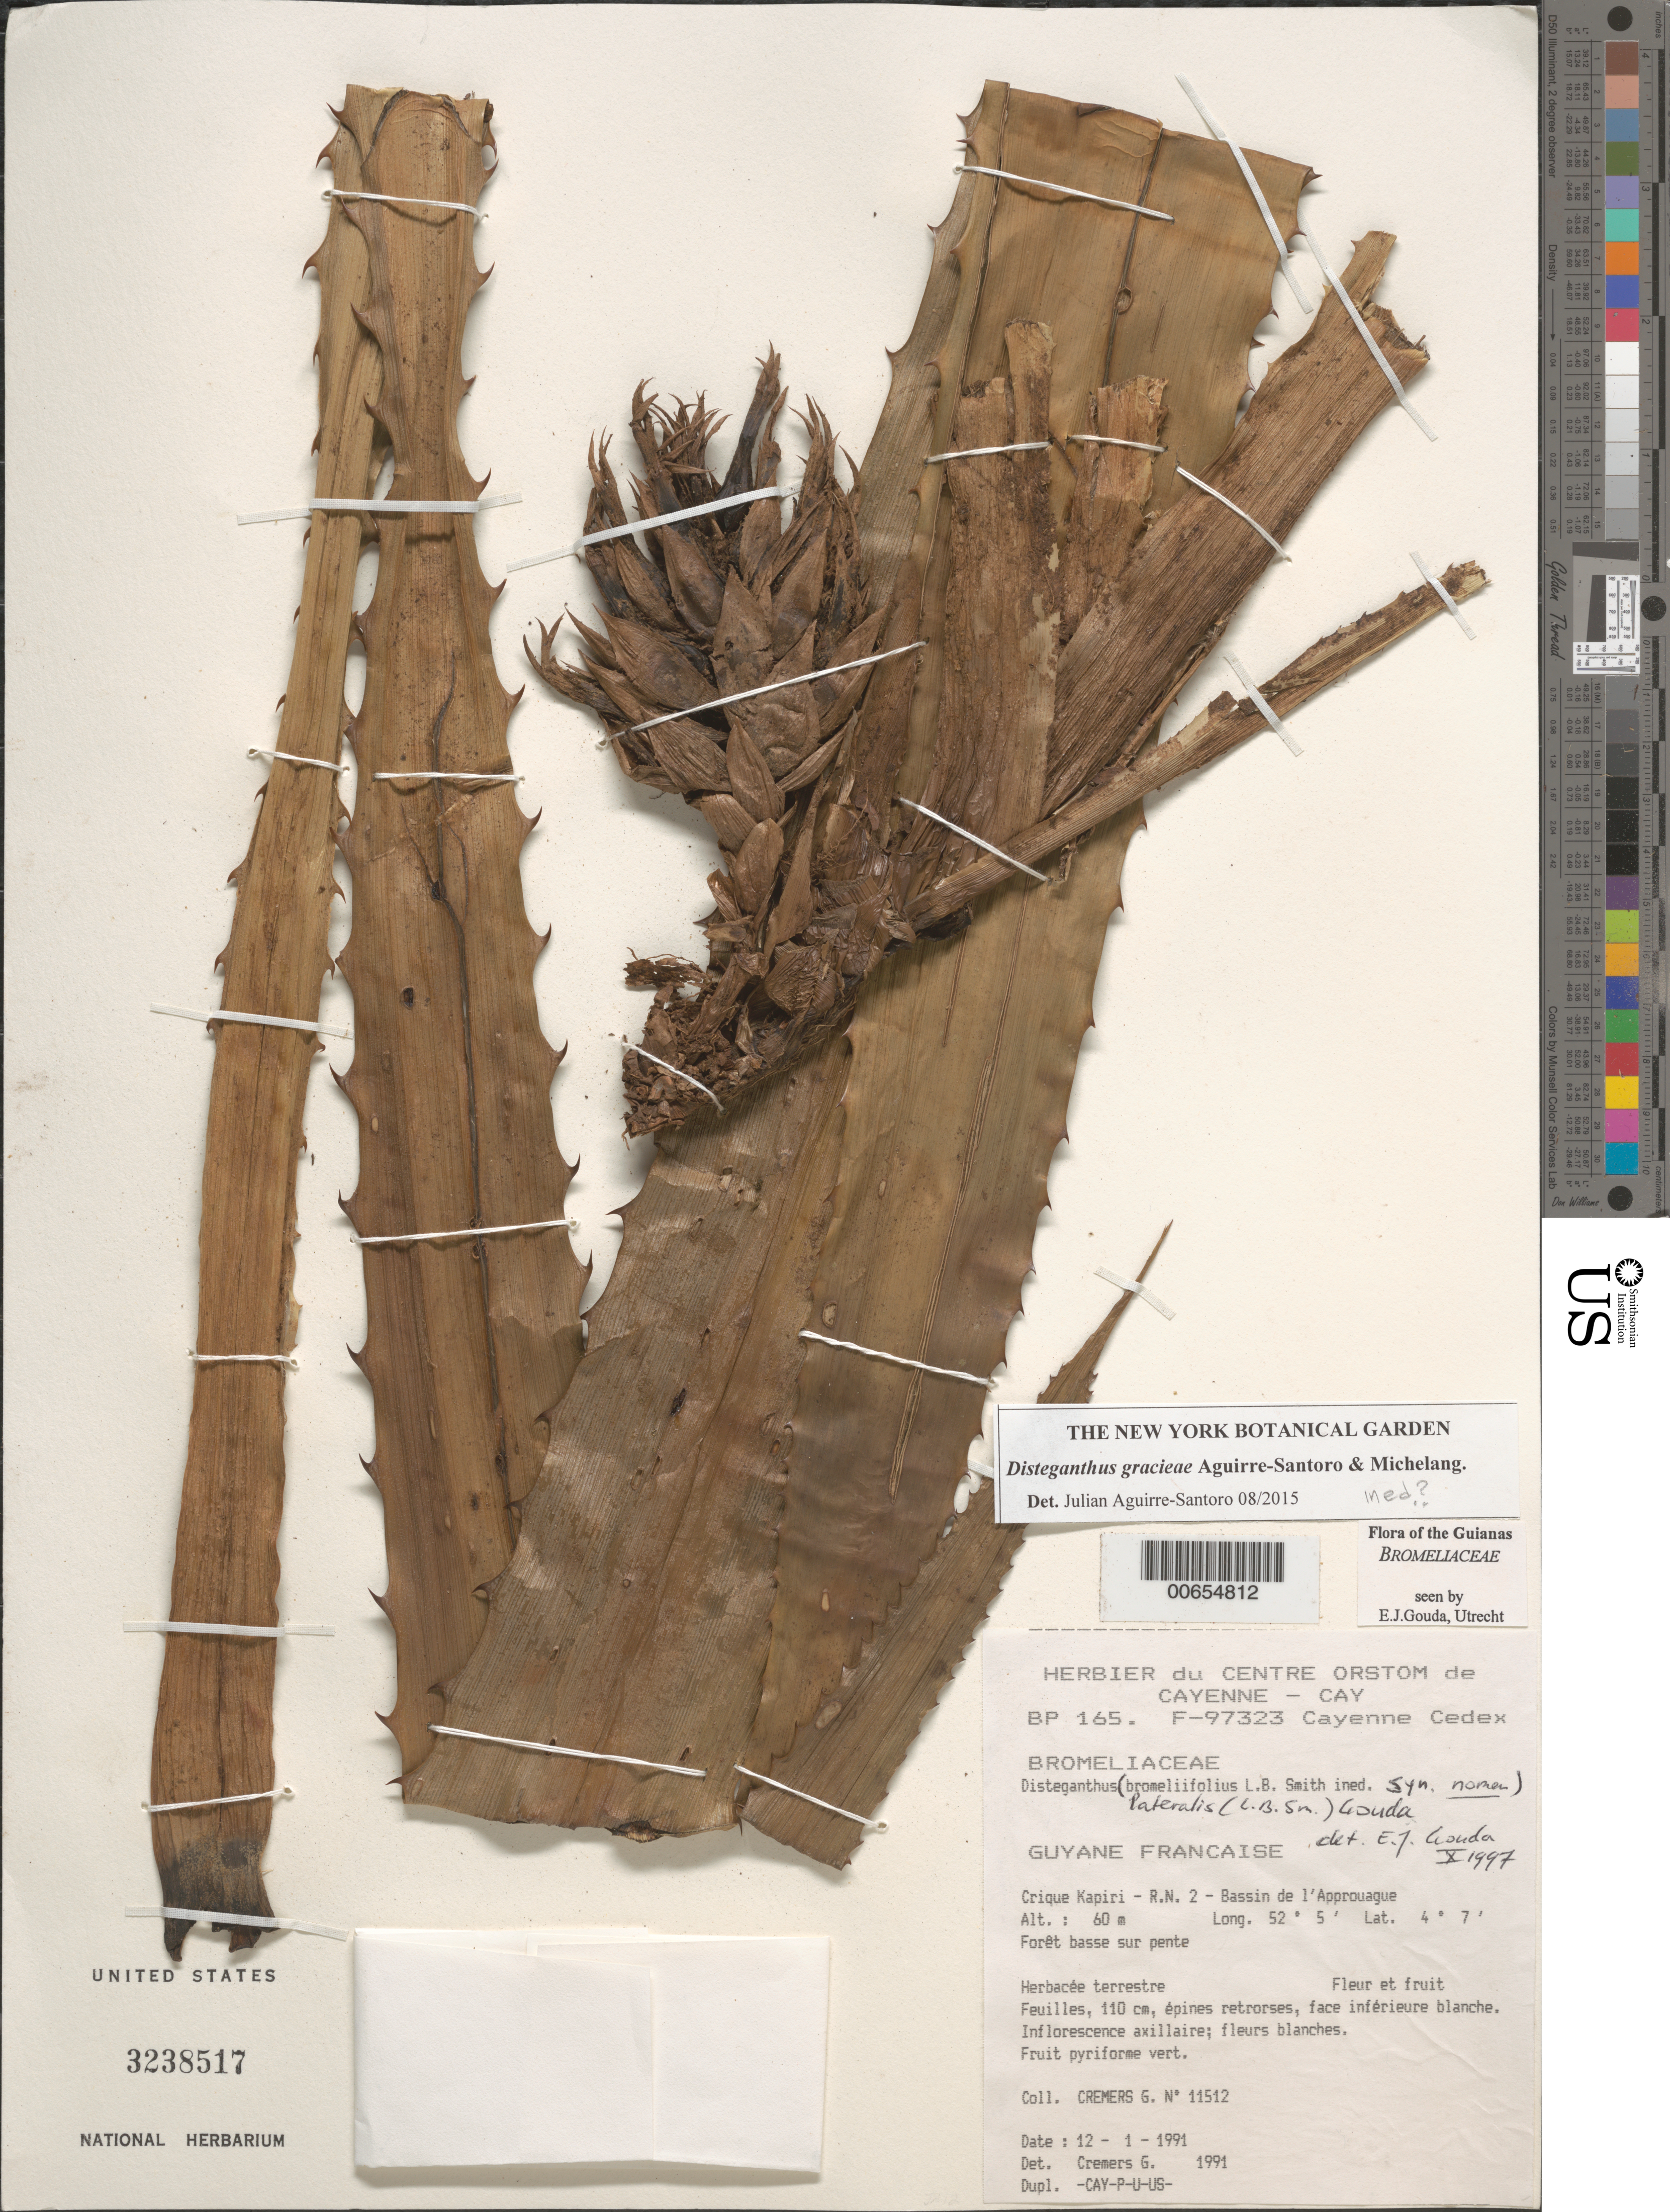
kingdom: Plantae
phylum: Tracheophyta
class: Liliopsida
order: Poales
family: Bromeliaceae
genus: Disteganthus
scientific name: Disteganthus lateralis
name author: (L.B. Sm.) Gouda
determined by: Gouda, E. J.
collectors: G. Cremers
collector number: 11512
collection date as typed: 12-Jan-91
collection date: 1991-01-12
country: French Guiana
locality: Crique Kapiri, R.N. 2, Bassin de l'Approuague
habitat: Low altitude slope forest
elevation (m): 60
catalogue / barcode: US 3238517